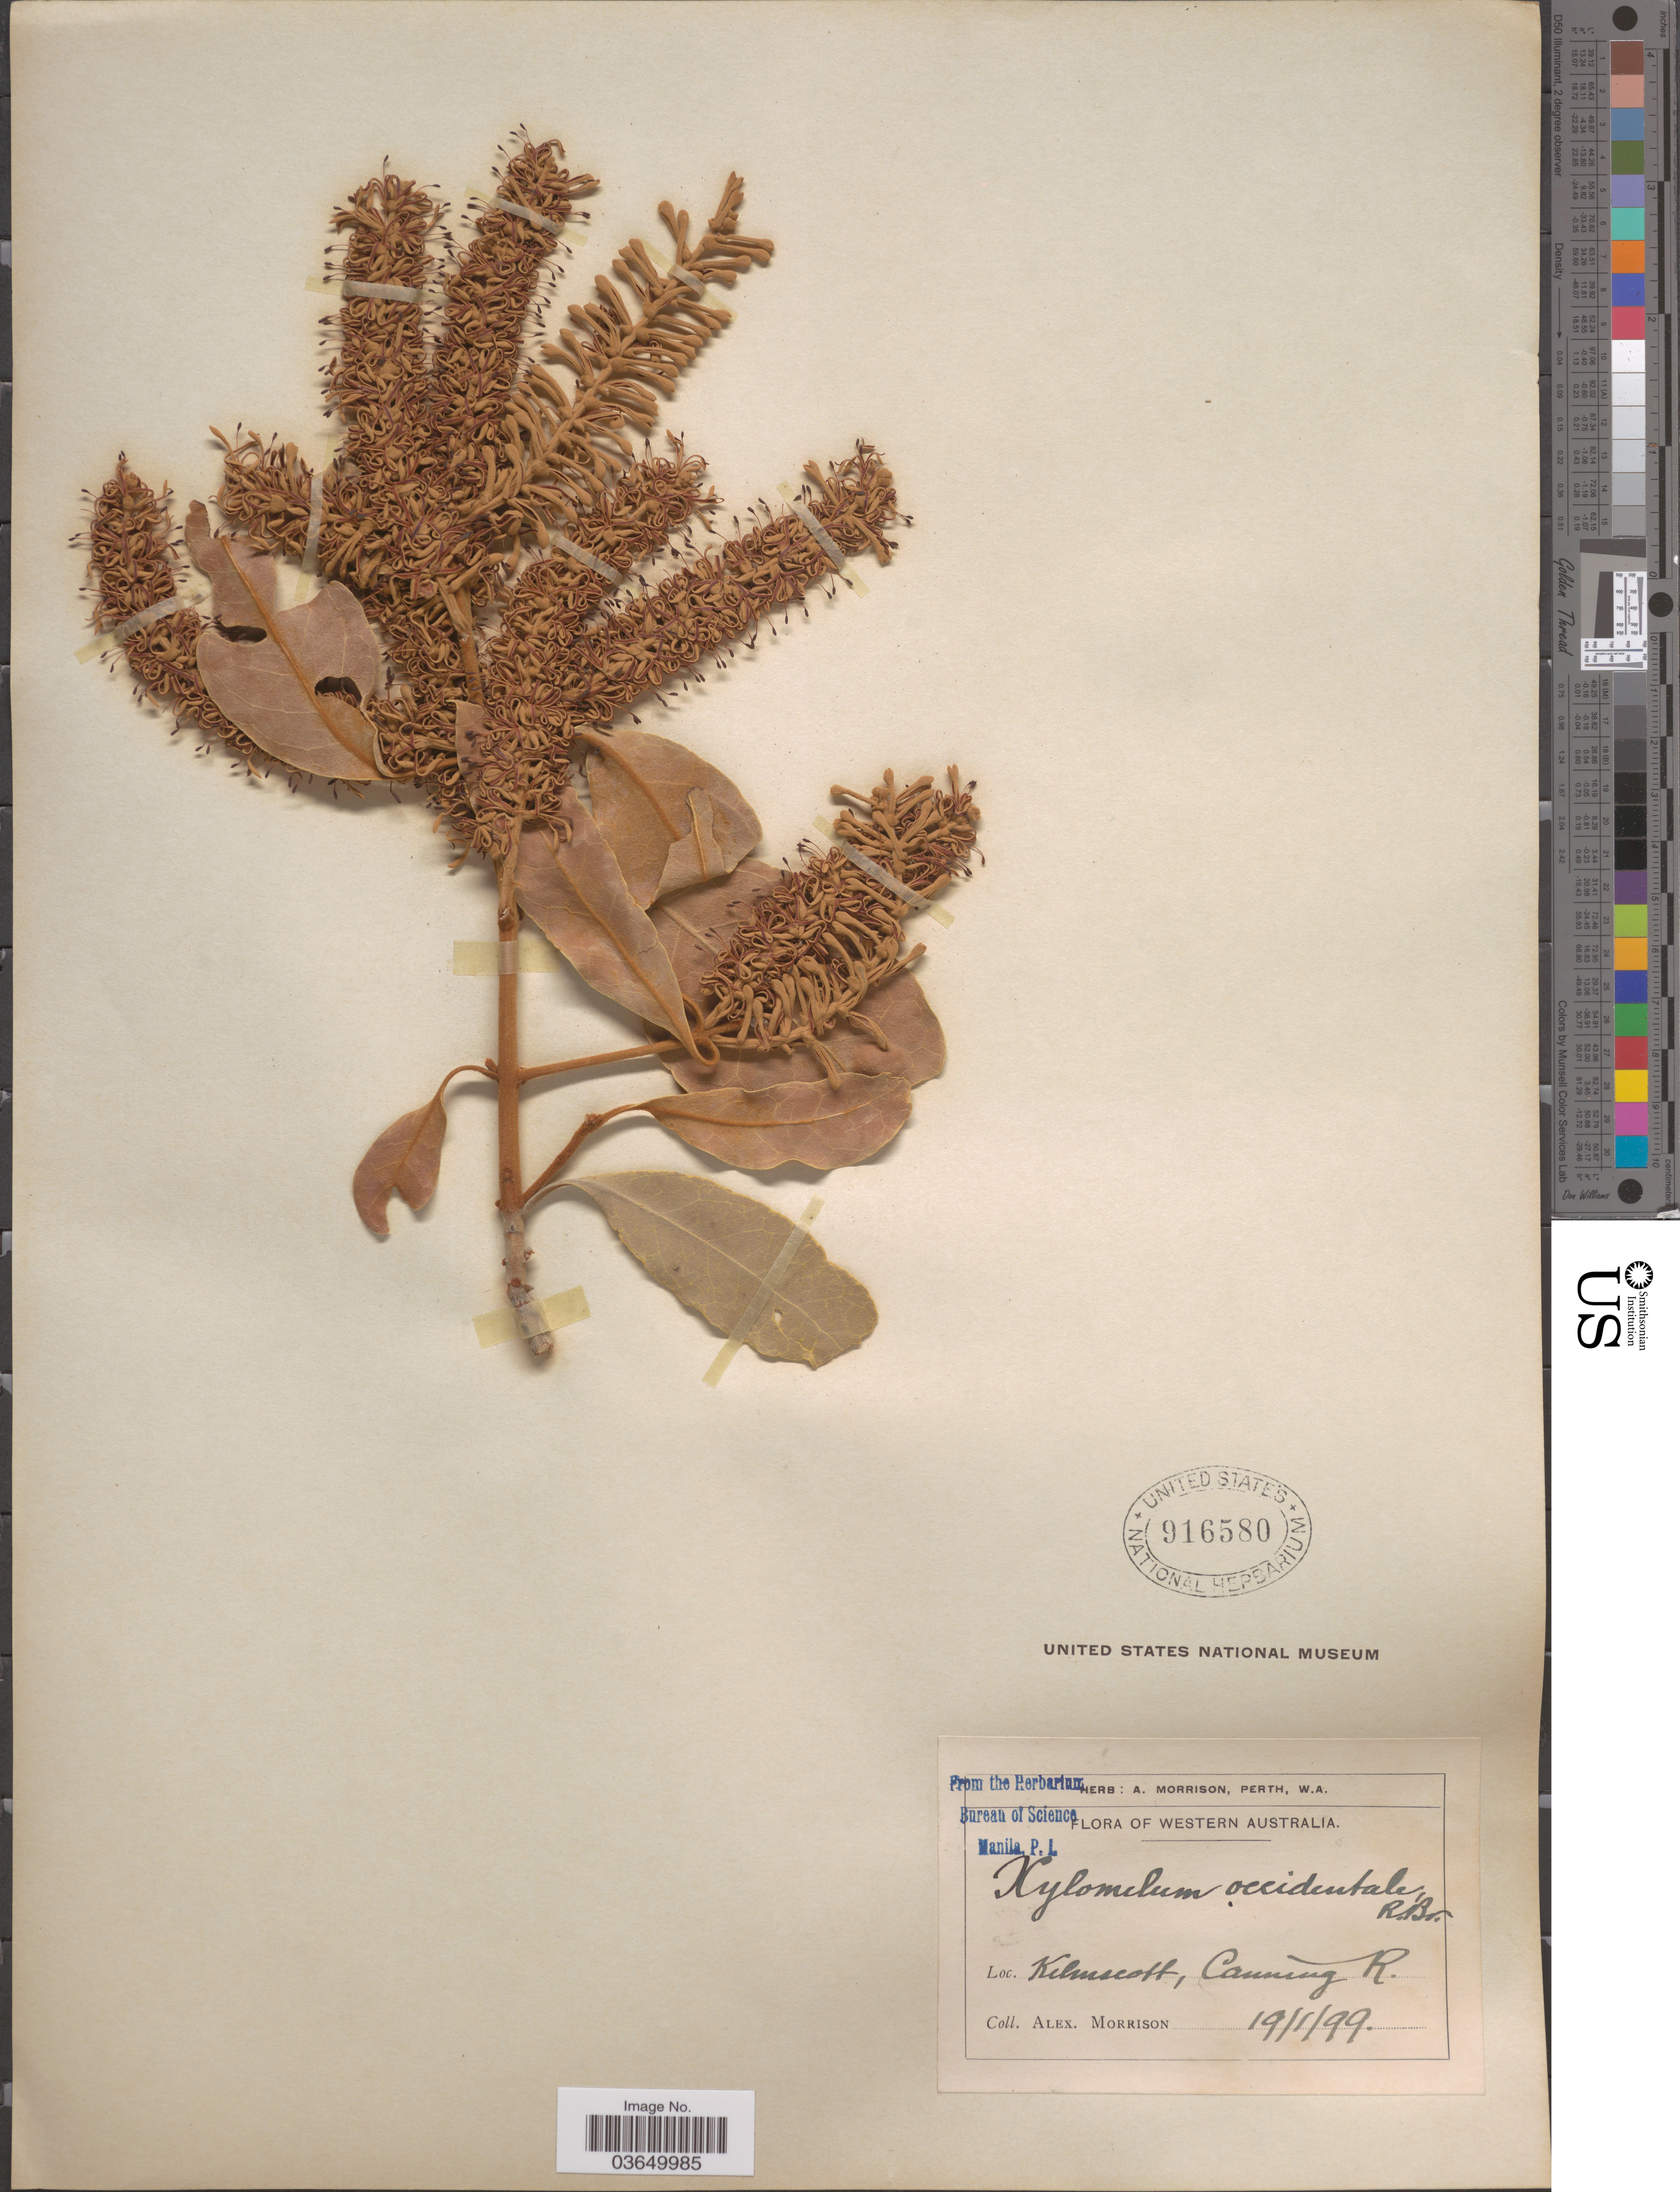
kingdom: Plantae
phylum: Tracheophyta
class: Magnoliopsida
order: Proteales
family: Proteaceae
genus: Xylomelum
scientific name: Xylomelum occidentale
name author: R. Br.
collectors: A. Morrison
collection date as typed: Transcribed d/m/y: 19/1/99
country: Australia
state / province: Western Australia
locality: Kelmscott, Canning R.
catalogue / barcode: US 916580